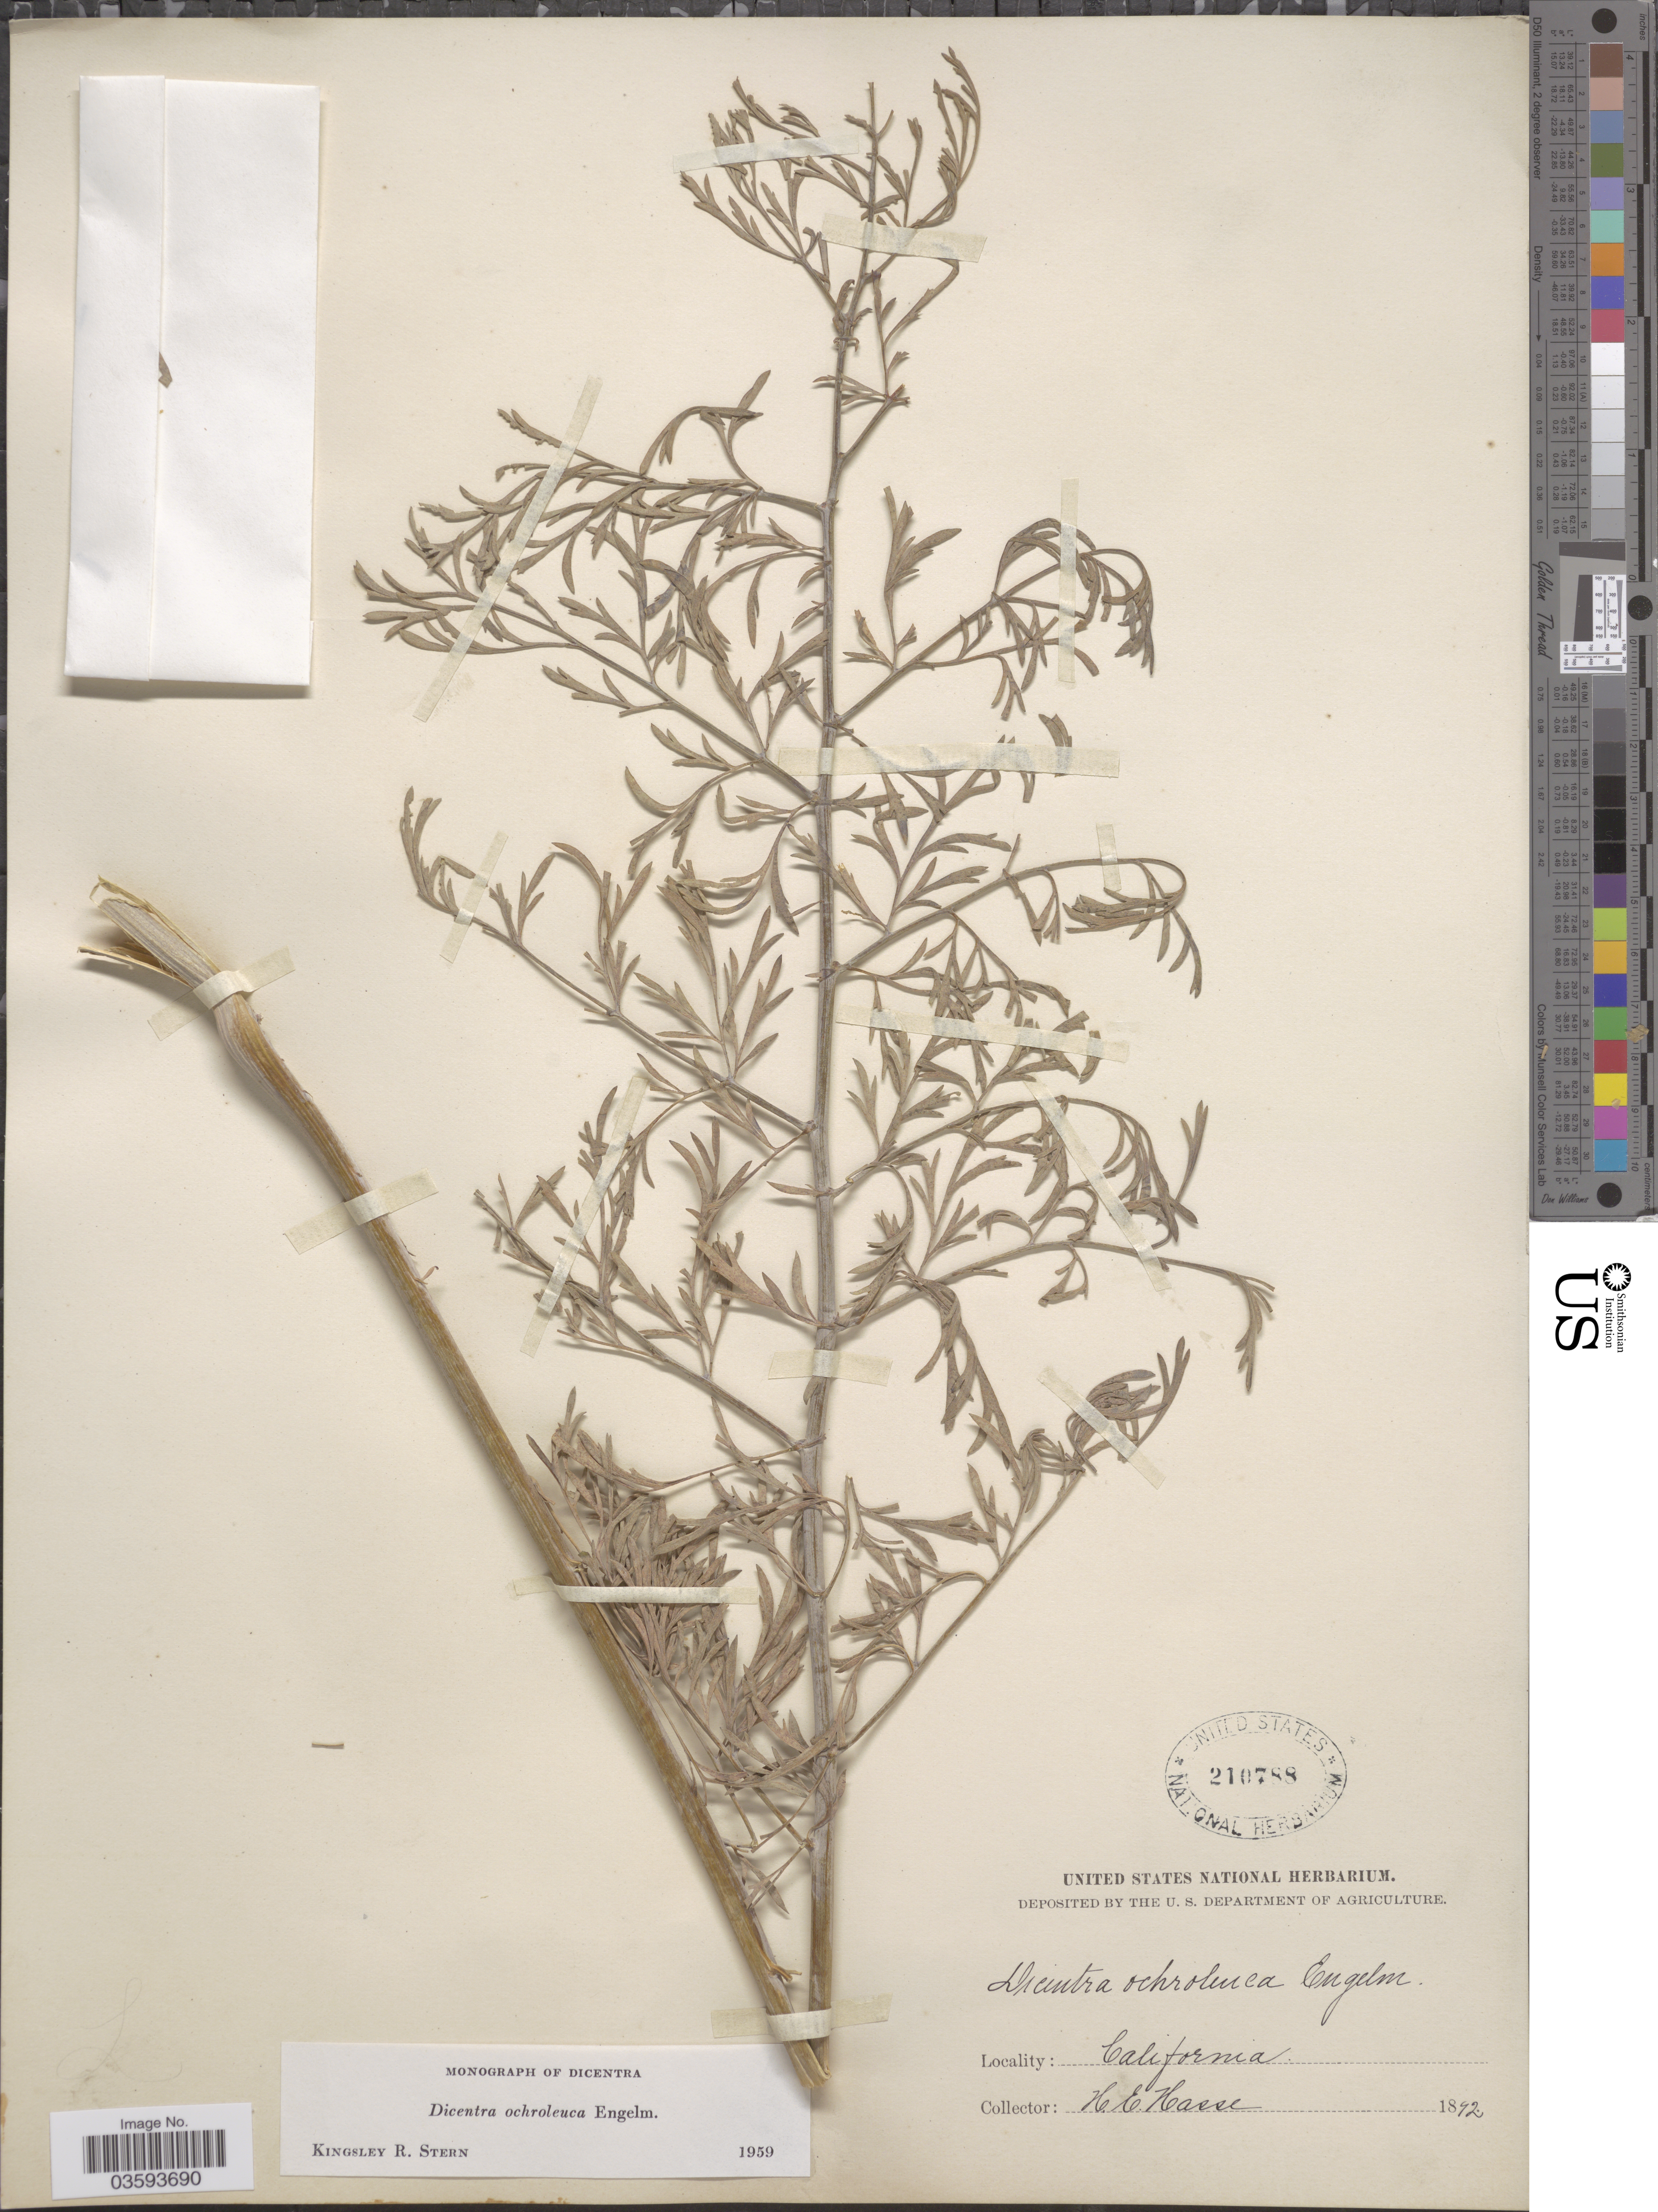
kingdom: Plantae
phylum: Tracheophyta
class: Magnoliopsida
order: Ranunculales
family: Papaveraceae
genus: Dicentra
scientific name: Dicentra ochroleuca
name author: Engelm.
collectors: H. E. Hasse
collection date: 1892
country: United States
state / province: California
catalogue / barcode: US 210788